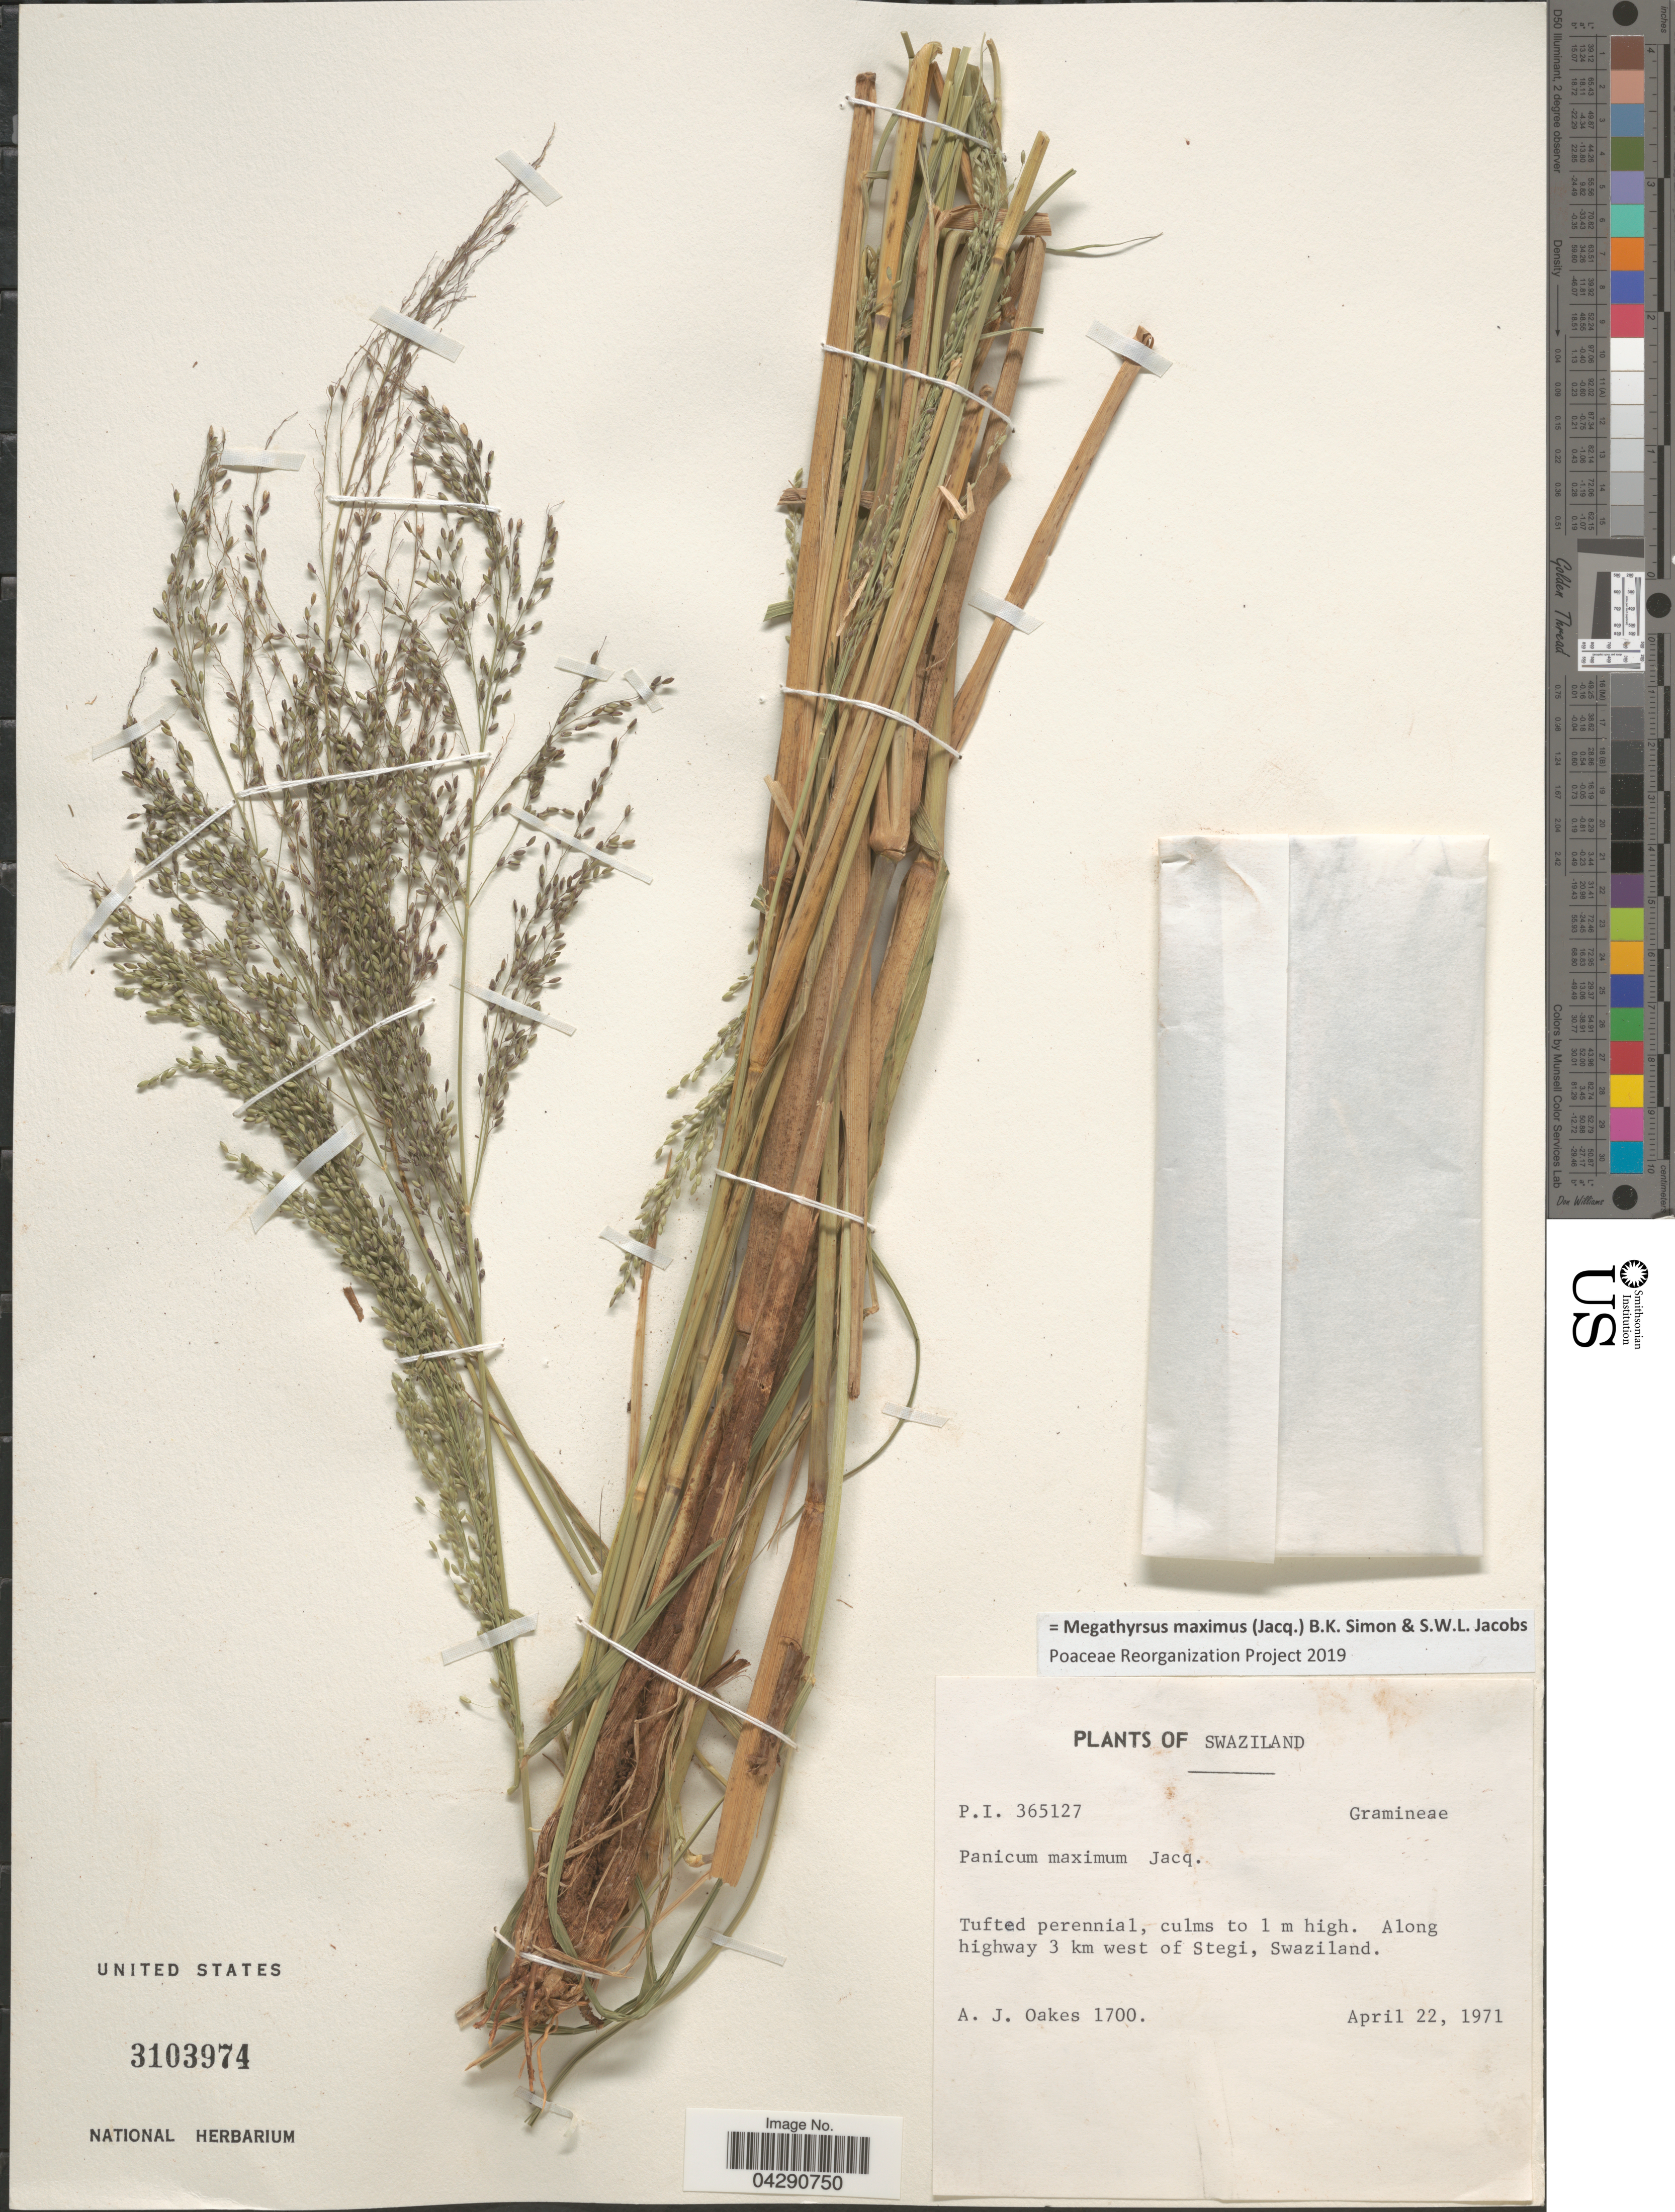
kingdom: Plantae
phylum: Tracheophyta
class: Liliopsida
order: Poales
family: Poaceae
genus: Megathyrsus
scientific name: Megathyrsus maximus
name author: (Jacq.) B.K. Simon & S.W.L. Jacobs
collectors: A. Oakes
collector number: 1700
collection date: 1971-04-22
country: Eswatini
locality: Along highway 3 km west of Stegi, Swaziland.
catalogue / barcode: US 3103974